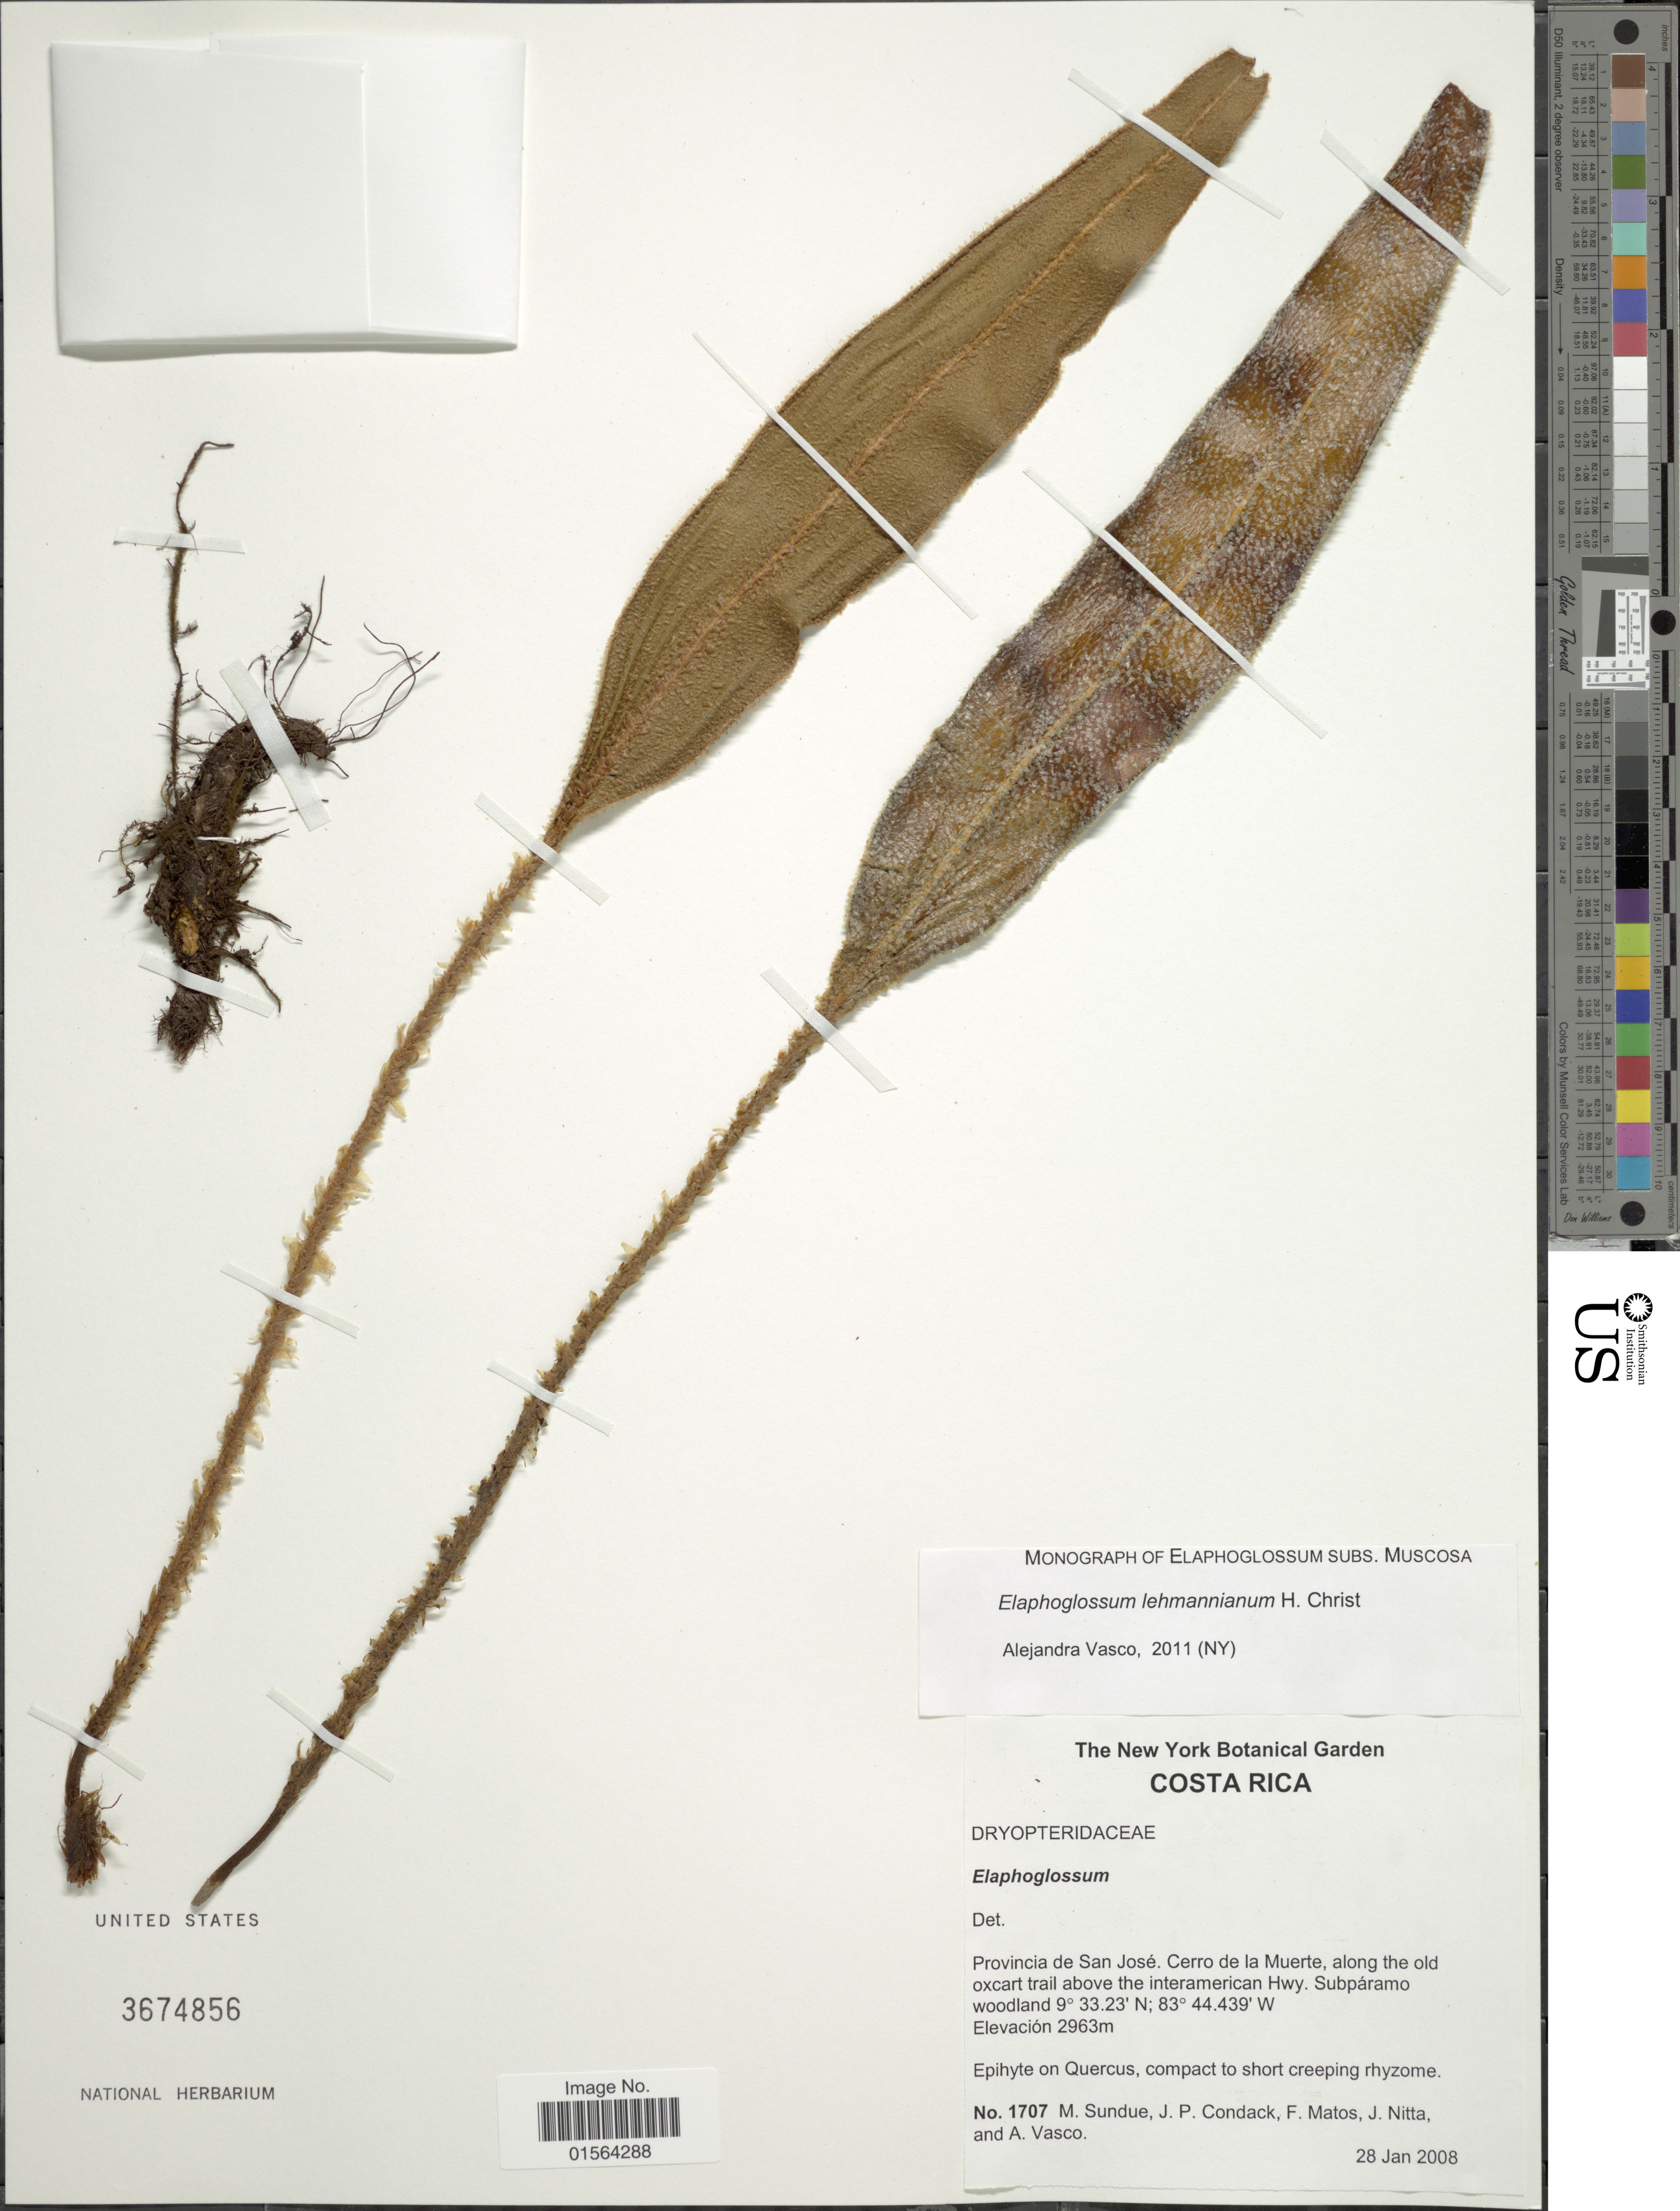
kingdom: Plantae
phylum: Tracheophyta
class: Polypodiopsida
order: Polypodiales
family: Dryopteridaceae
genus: Elaphoglossum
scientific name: Elaphoglossum lehmannianum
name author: Christ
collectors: M. Sundue, J. Condack, F. Matos, J. Nitta & A. Vasco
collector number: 1707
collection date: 2008-01-28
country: Costa Rica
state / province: San José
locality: Provincia de San Jose, Cerro de la Muerte, along the old oxcart trail above the interamerican Hwy.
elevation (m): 2963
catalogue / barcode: US 3674856